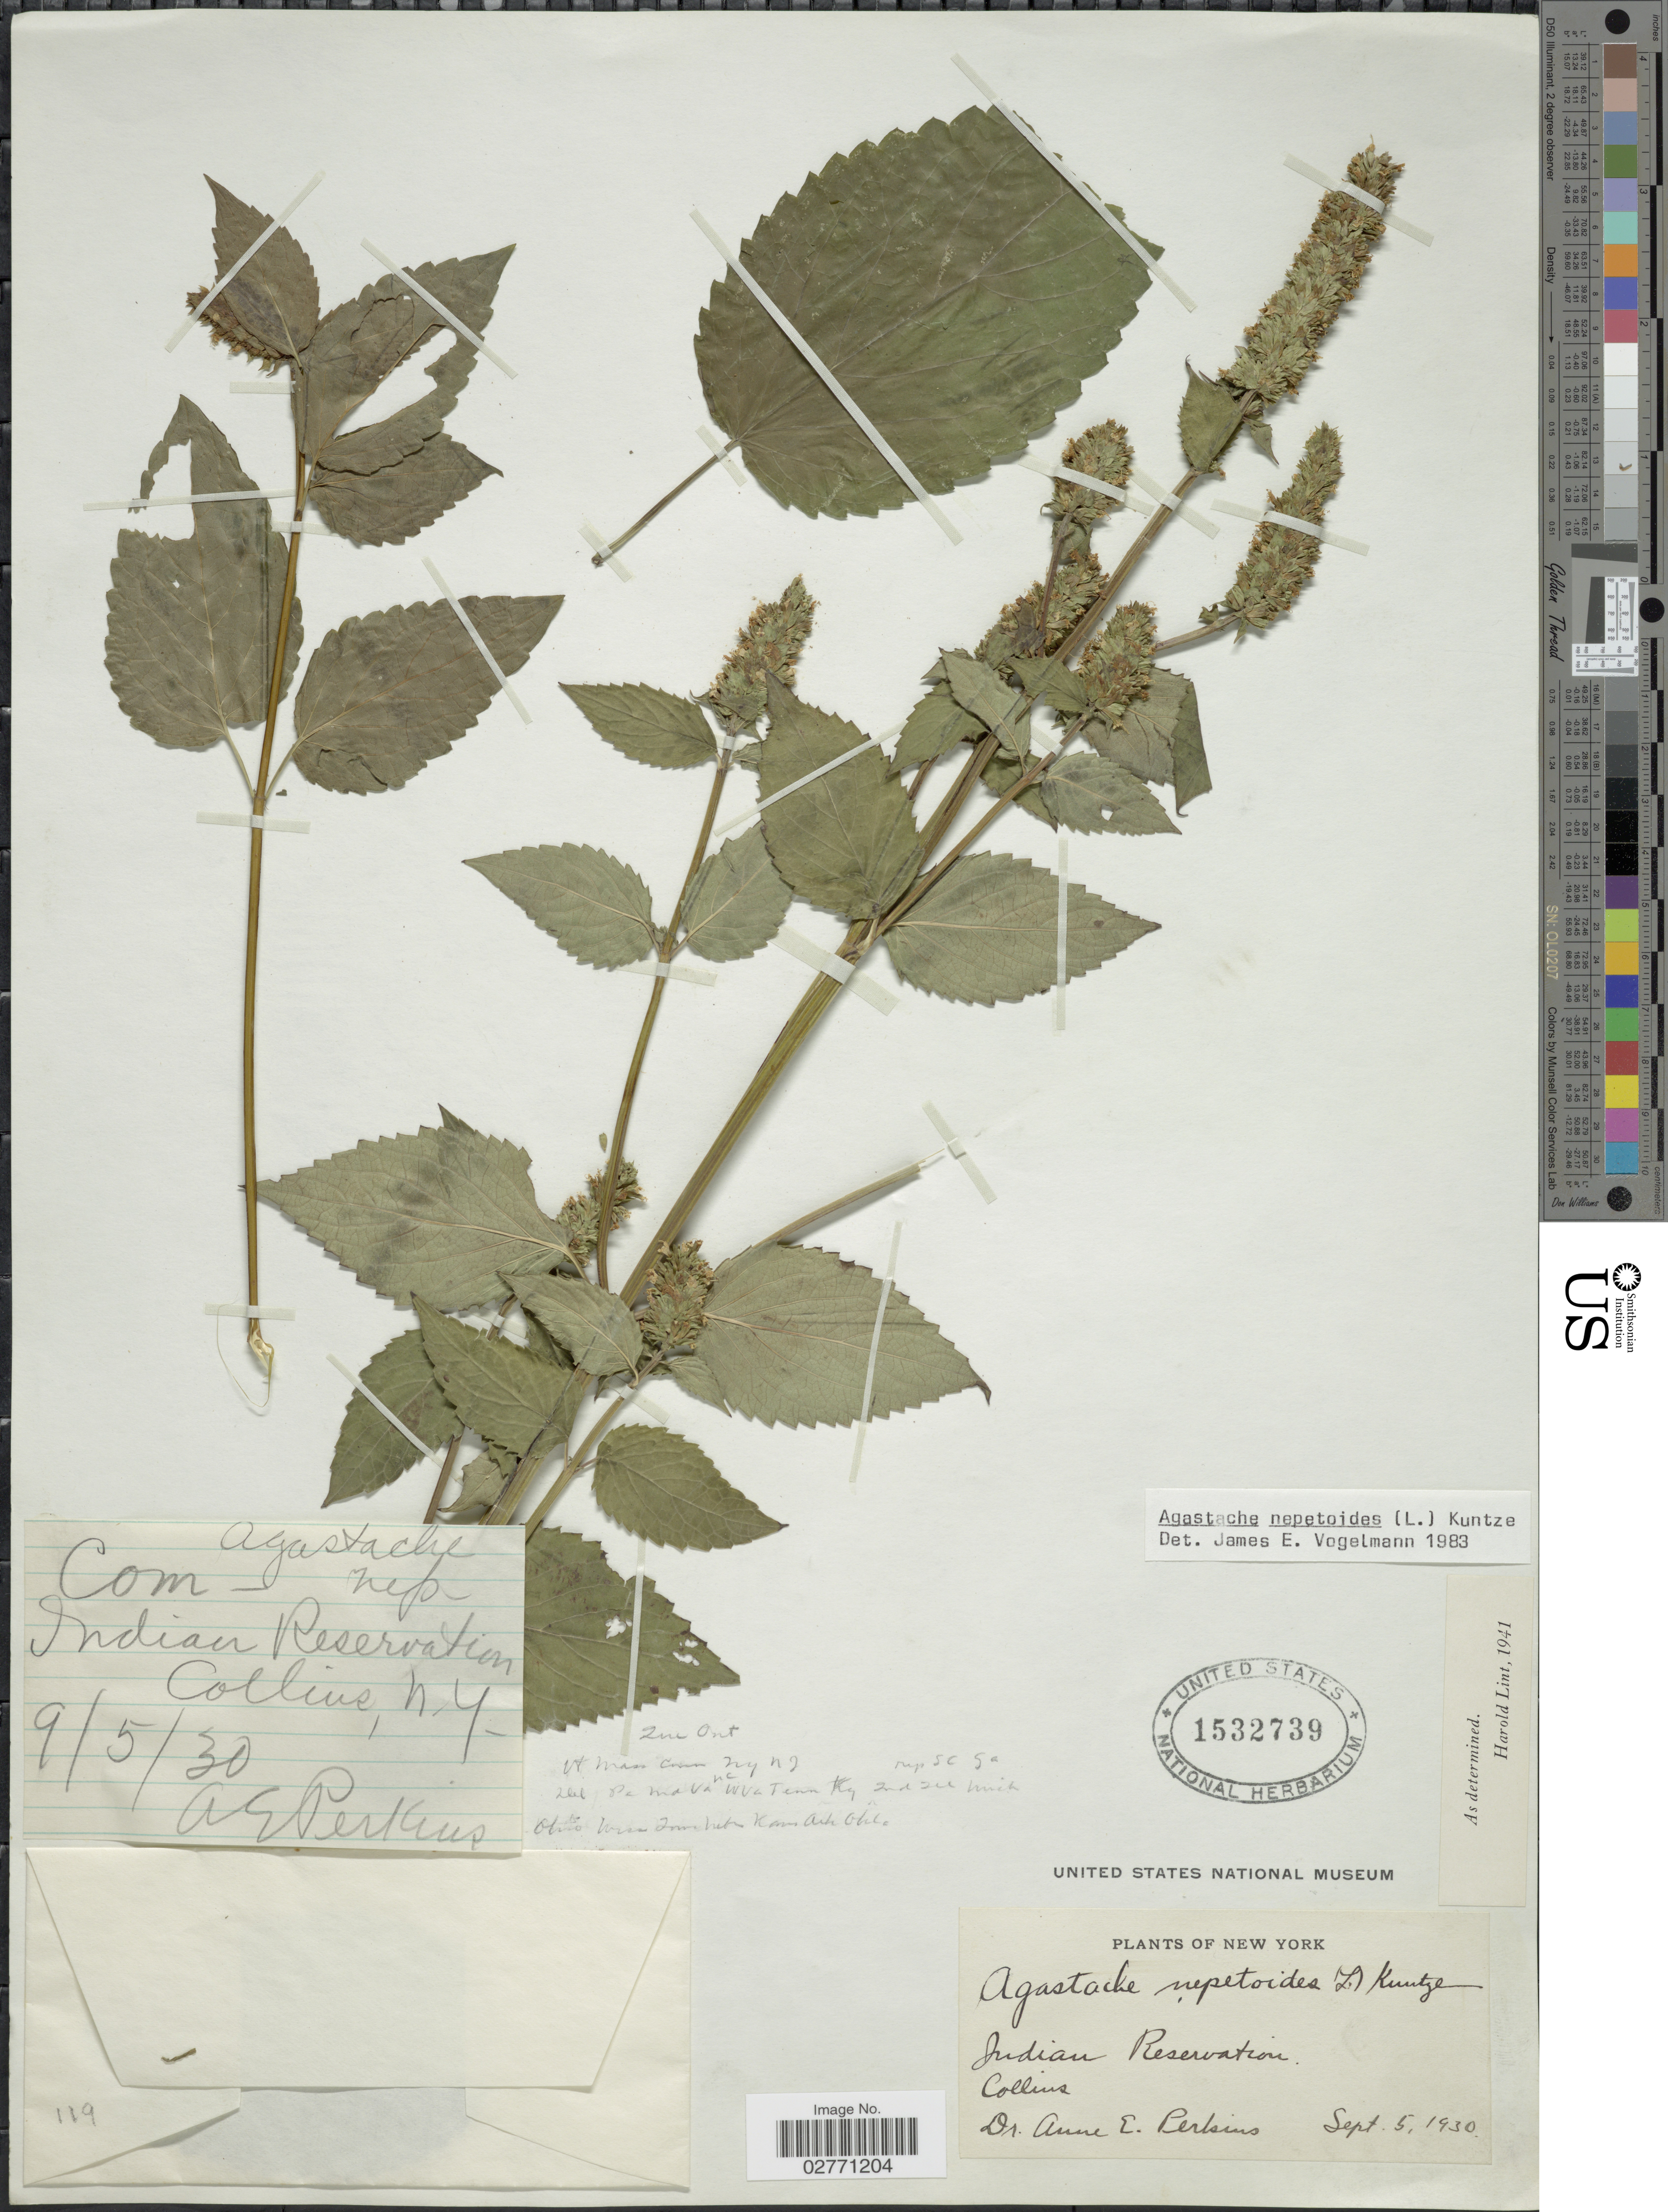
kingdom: Plantae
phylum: Tracheophyta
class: Magnoliopsida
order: Lamiales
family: Lamiaceae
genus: Agastache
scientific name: Agastache nepetoides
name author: (L.) Kuntze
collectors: A. E. Perkins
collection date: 1930-09-05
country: United States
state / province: New York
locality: Indian Reservation, Collins.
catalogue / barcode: US 1532739